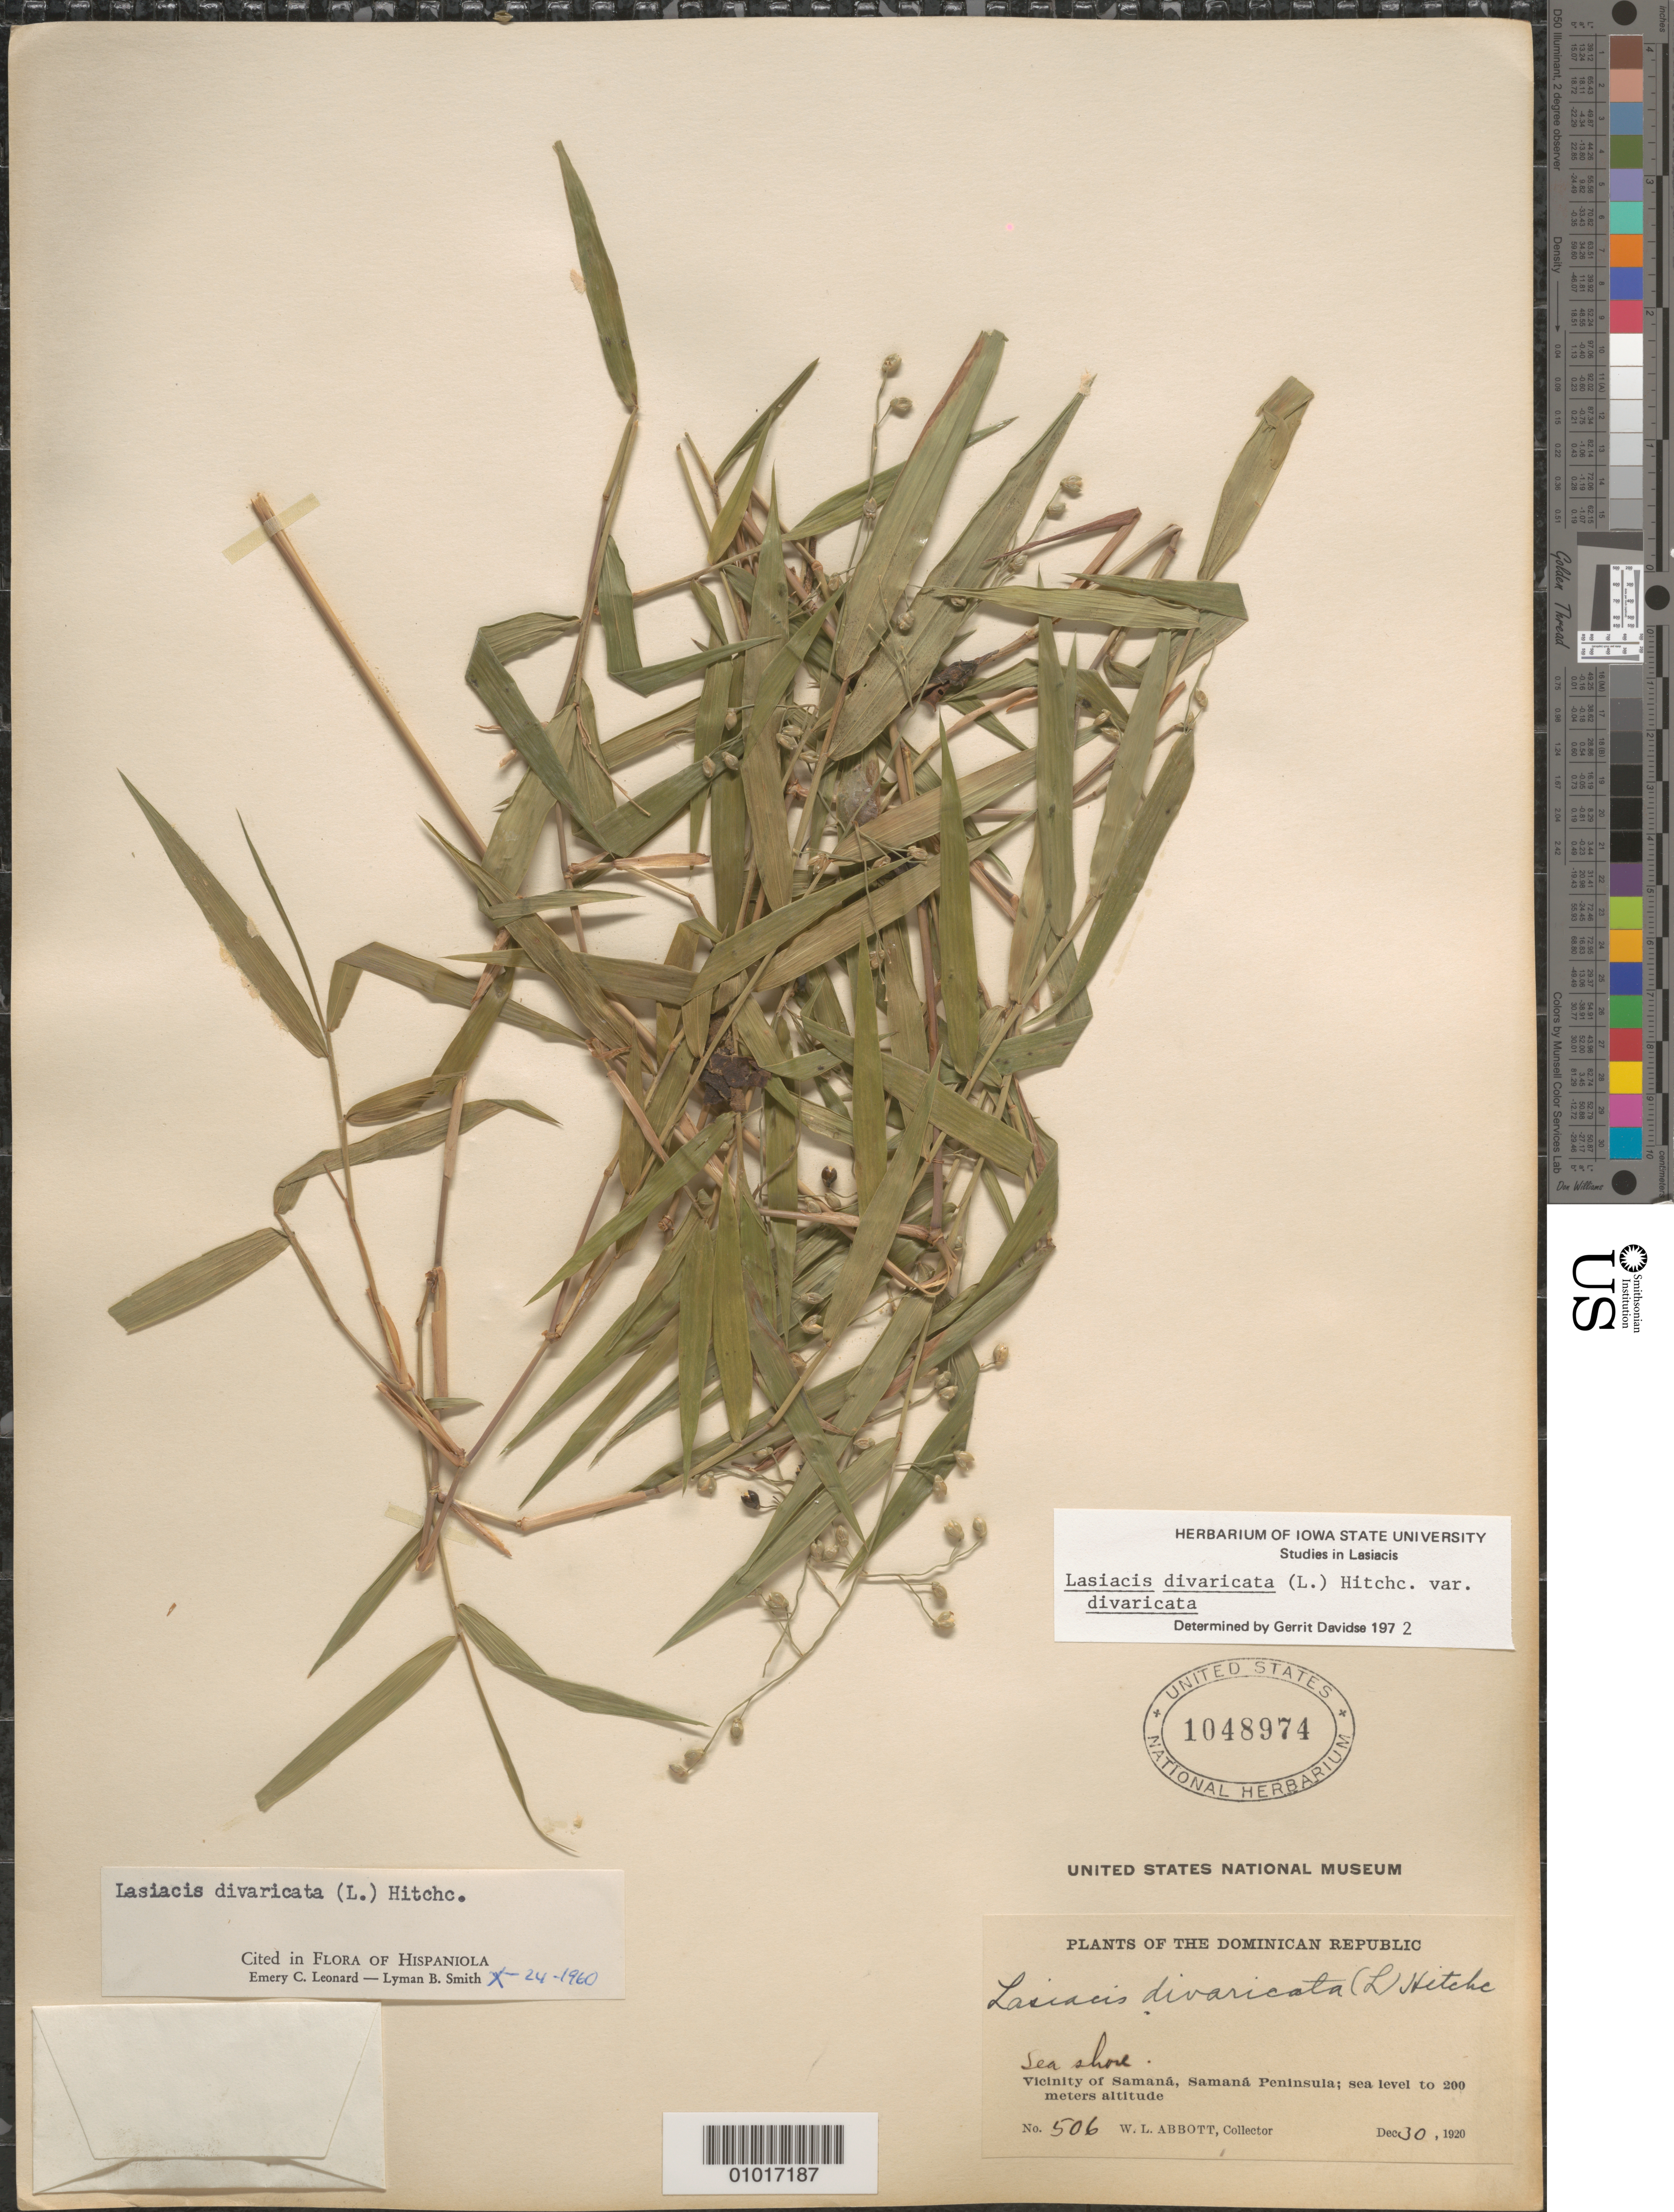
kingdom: Plantae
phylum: Tracheophyta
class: Liliopsida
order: Poales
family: Poaceae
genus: Lasiacis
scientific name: Lasiacis divaricata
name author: (L.) Hitchc.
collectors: W. L. Abbott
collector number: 506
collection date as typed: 30 Dec 1920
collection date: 1920-12-30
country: Dominican Republic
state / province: Samaná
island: Hispaniola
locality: Vicinity of Samana, Samana Peninsula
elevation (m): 0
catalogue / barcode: US 1048974